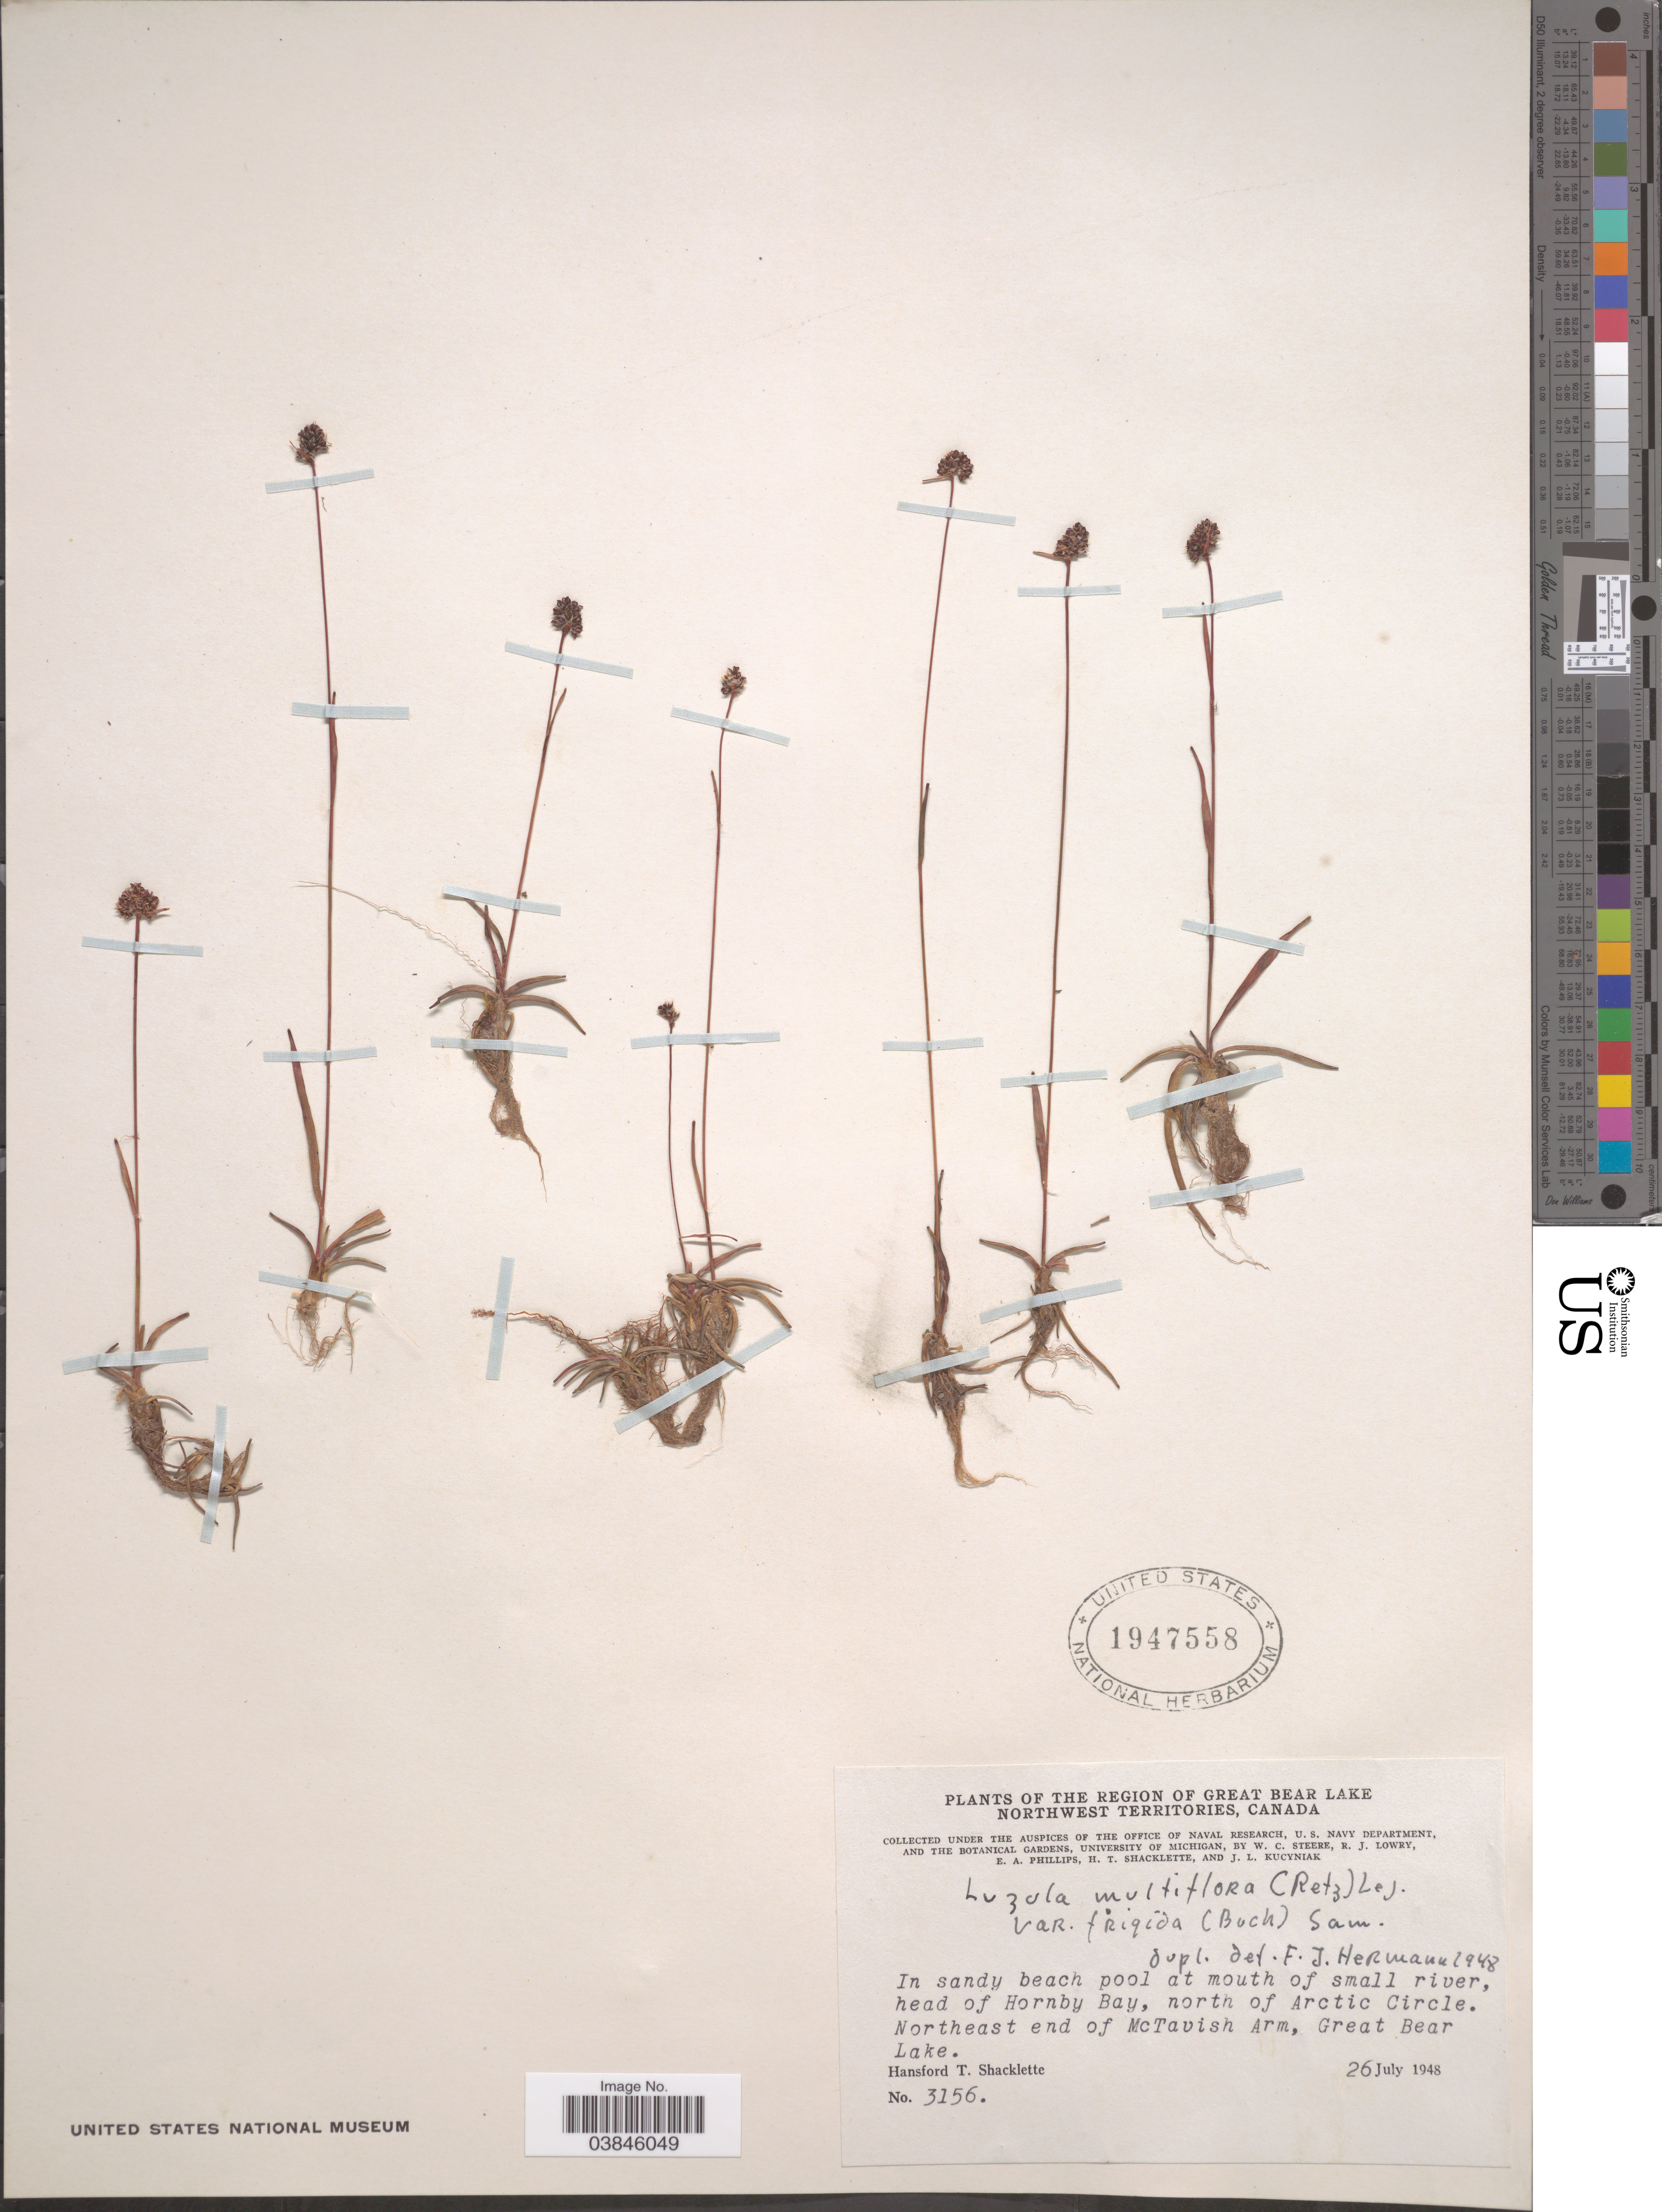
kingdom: Plantae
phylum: Tracheophyta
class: Liliopsida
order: Poales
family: Juncaceae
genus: Luzula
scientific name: Luzula multiflora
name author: (Ehrh.) Lej.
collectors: H. Shacklette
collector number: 3156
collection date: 1948-07-26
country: Canada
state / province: Northwest Territories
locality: The region of Great Bear Lake. At mouth of small river, head of Hornby Bay, north of Arctic Circle. Northeast end of McTavish Arm, Great Bear Lake.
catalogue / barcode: US 1947558